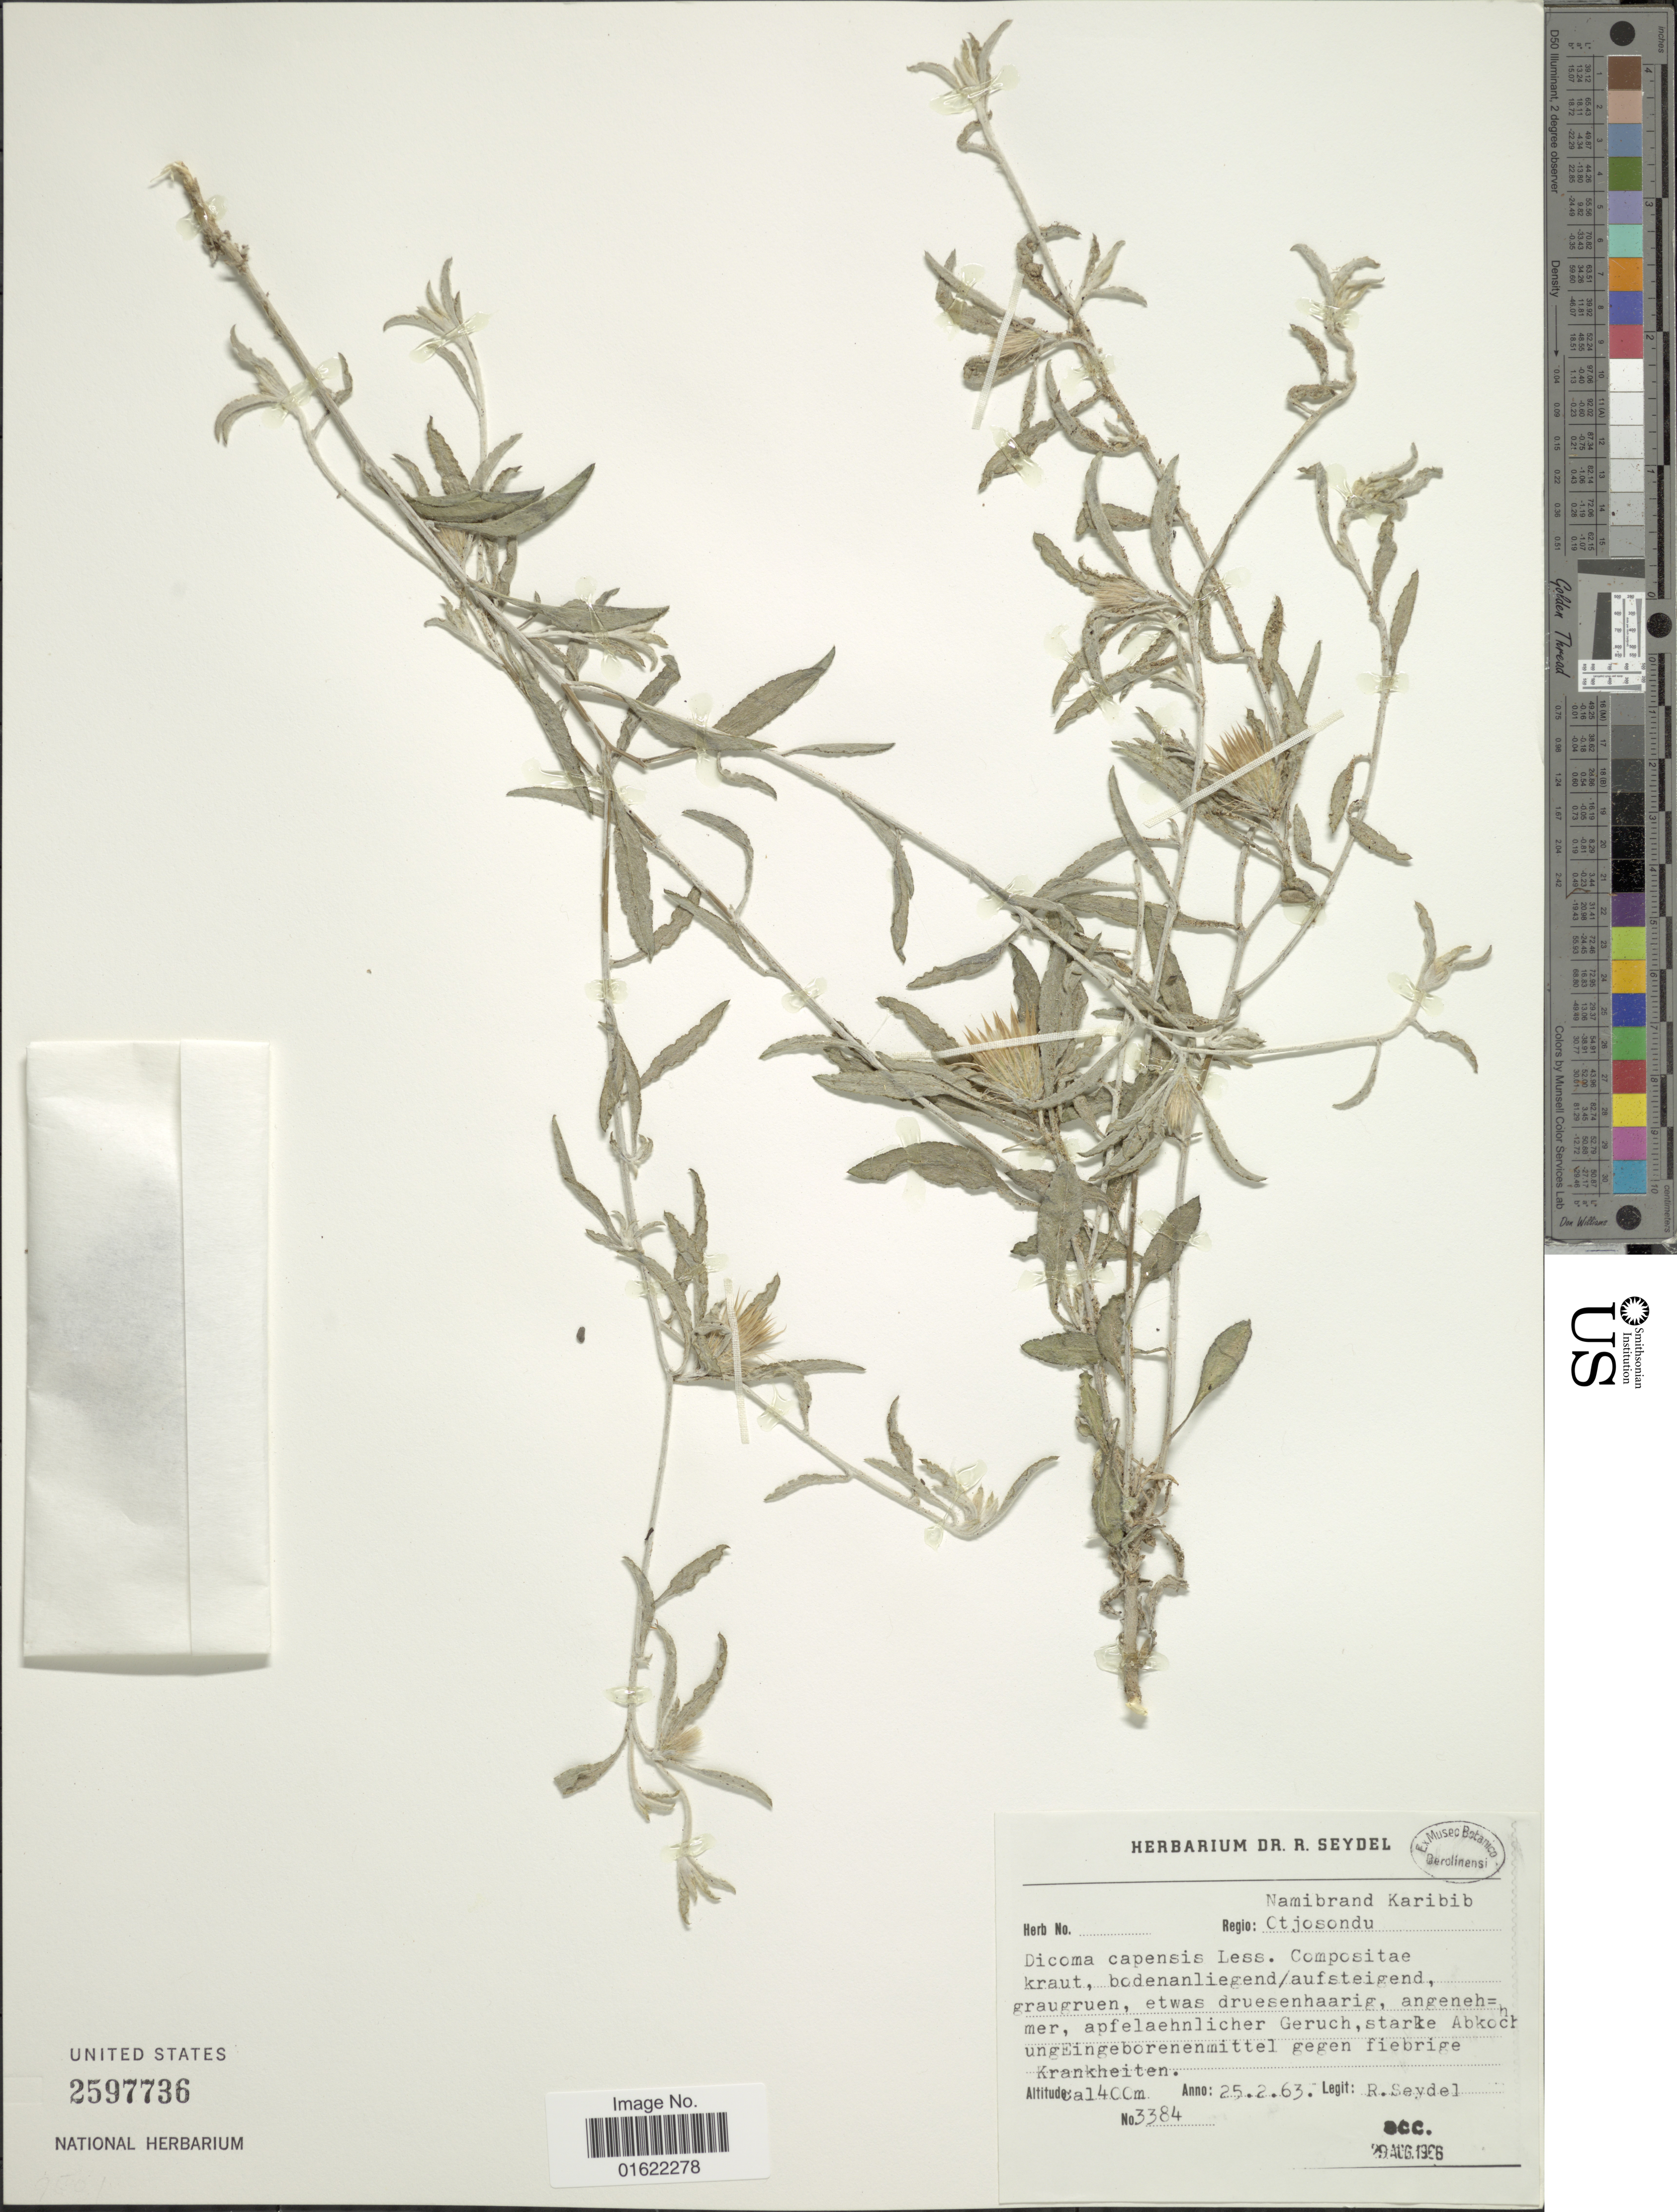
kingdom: Plantae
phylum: Tracheophyta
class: Magnoliopsida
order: Asterales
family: Asteraceae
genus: Dicoma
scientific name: Dicoma capensis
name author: Less.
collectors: R. Seydel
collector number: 3384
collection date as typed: Transcribed d/m/y: 25/2/63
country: Namibia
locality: Namibrand Karibib. Regio: Ctjosondu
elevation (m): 1400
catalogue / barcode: US 2597736